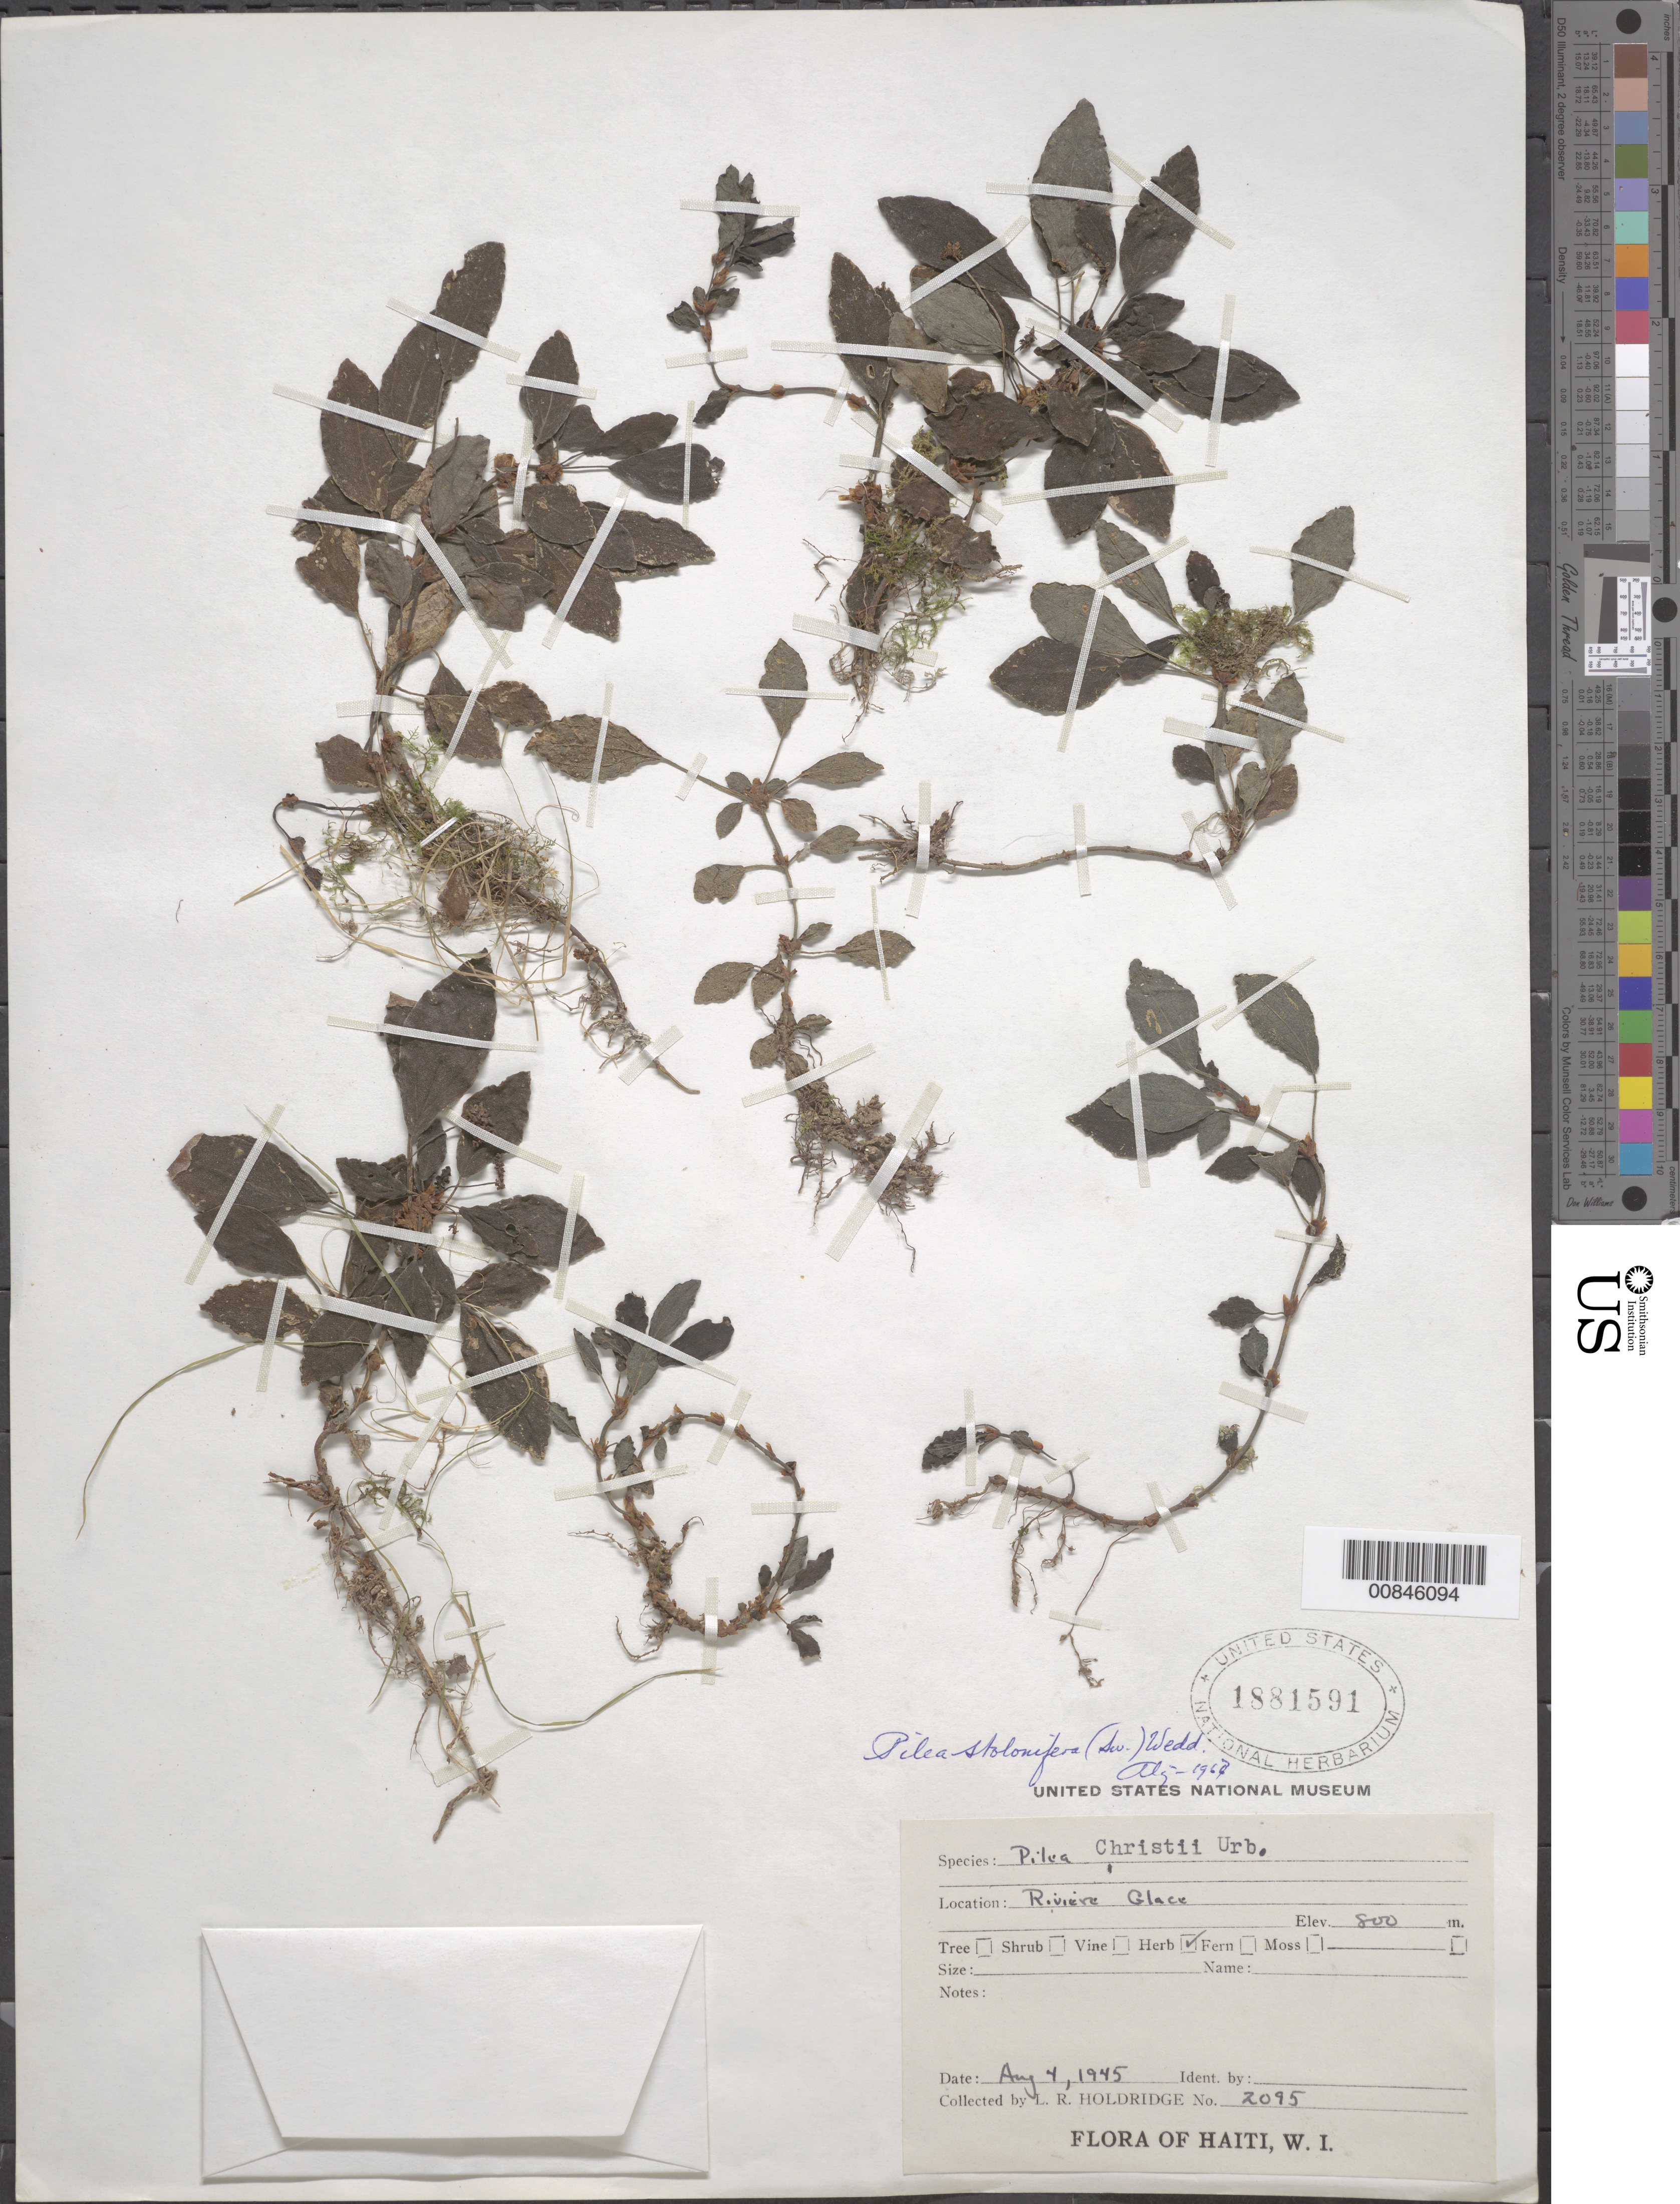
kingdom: Plantae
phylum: Tracheophyta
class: Magnoliopsida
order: Rosales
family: Urticaceae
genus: Pilea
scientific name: Pilea stolonifera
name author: (Sw.) Wedd.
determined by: Liogier, Alain H.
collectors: L. Holdridge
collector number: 2095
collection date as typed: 04 Aug 1945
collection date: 1945-08-04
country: Haiti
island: Hispaniola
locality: Riviére Glace.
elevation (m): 800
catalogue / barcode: US 1881591